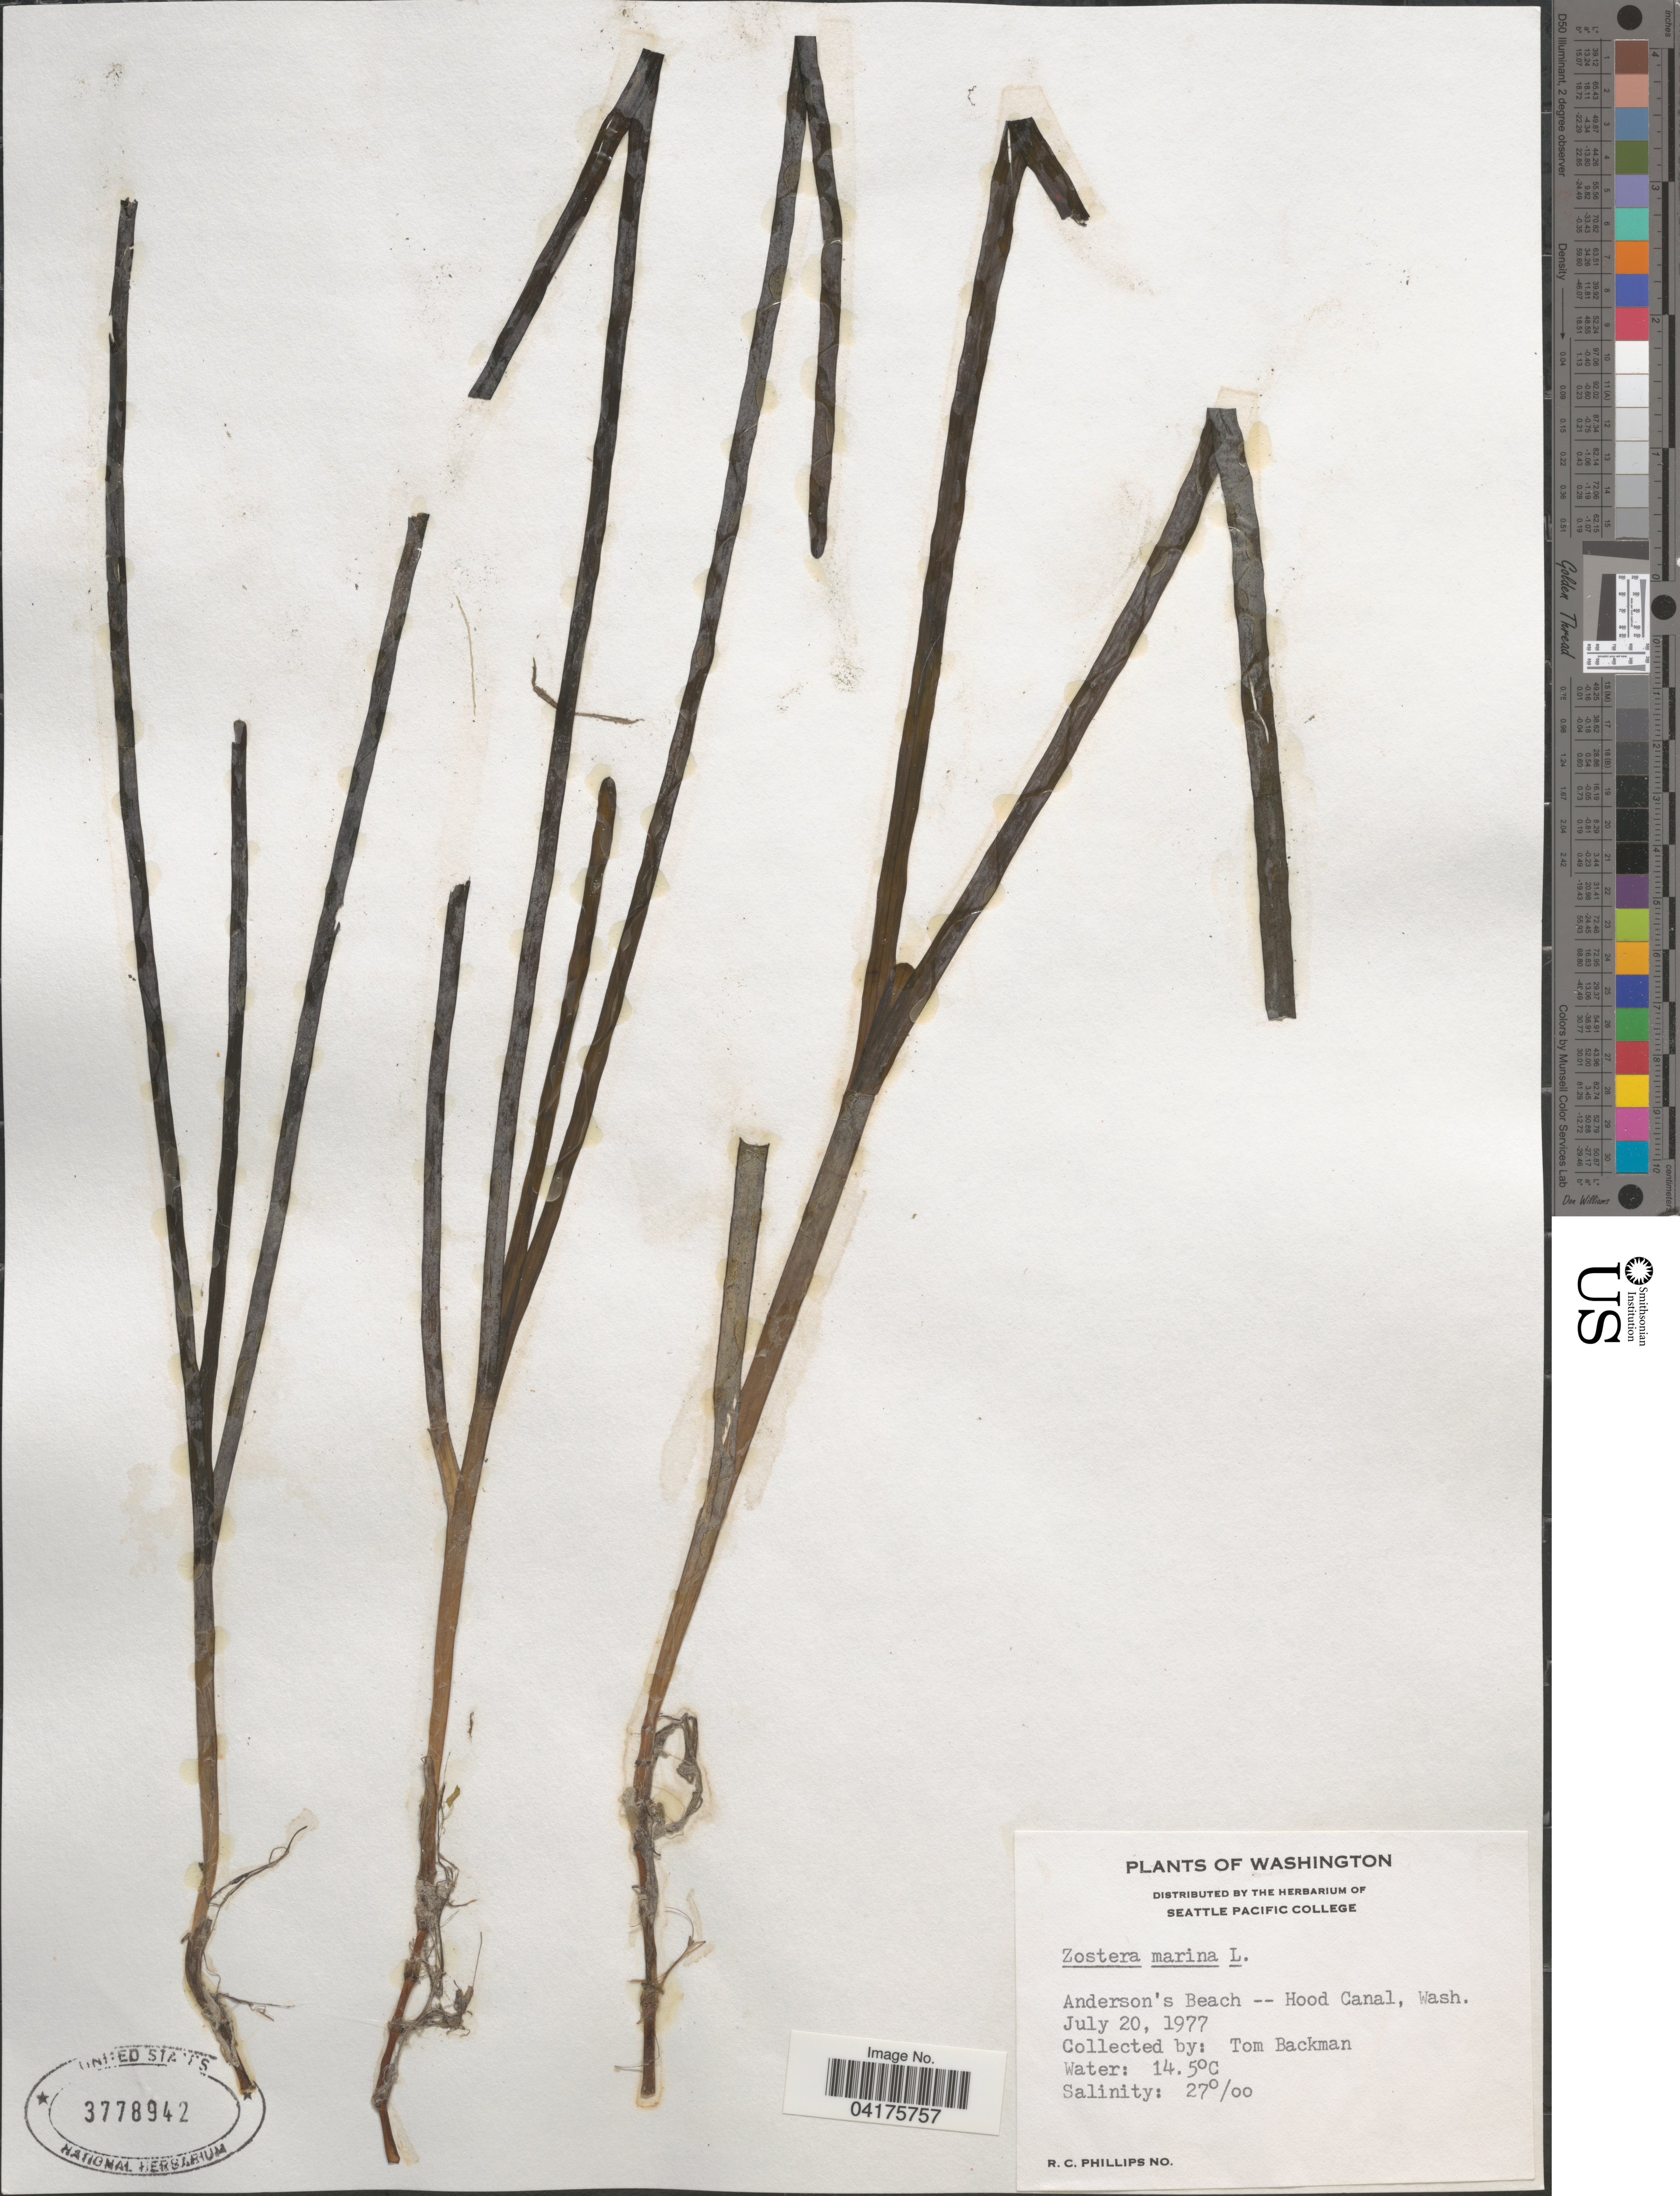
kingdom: Plantae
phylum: Tracheophyta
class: Liliopsida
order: Alismatales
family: Zosteraceae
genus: Zostera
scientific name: Zostera marina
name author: L.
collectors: T. Backman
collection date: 1977-07-20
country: United States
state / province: Washington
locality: Anderson's Beach -- Hood Canal.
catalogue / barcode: US 3778942